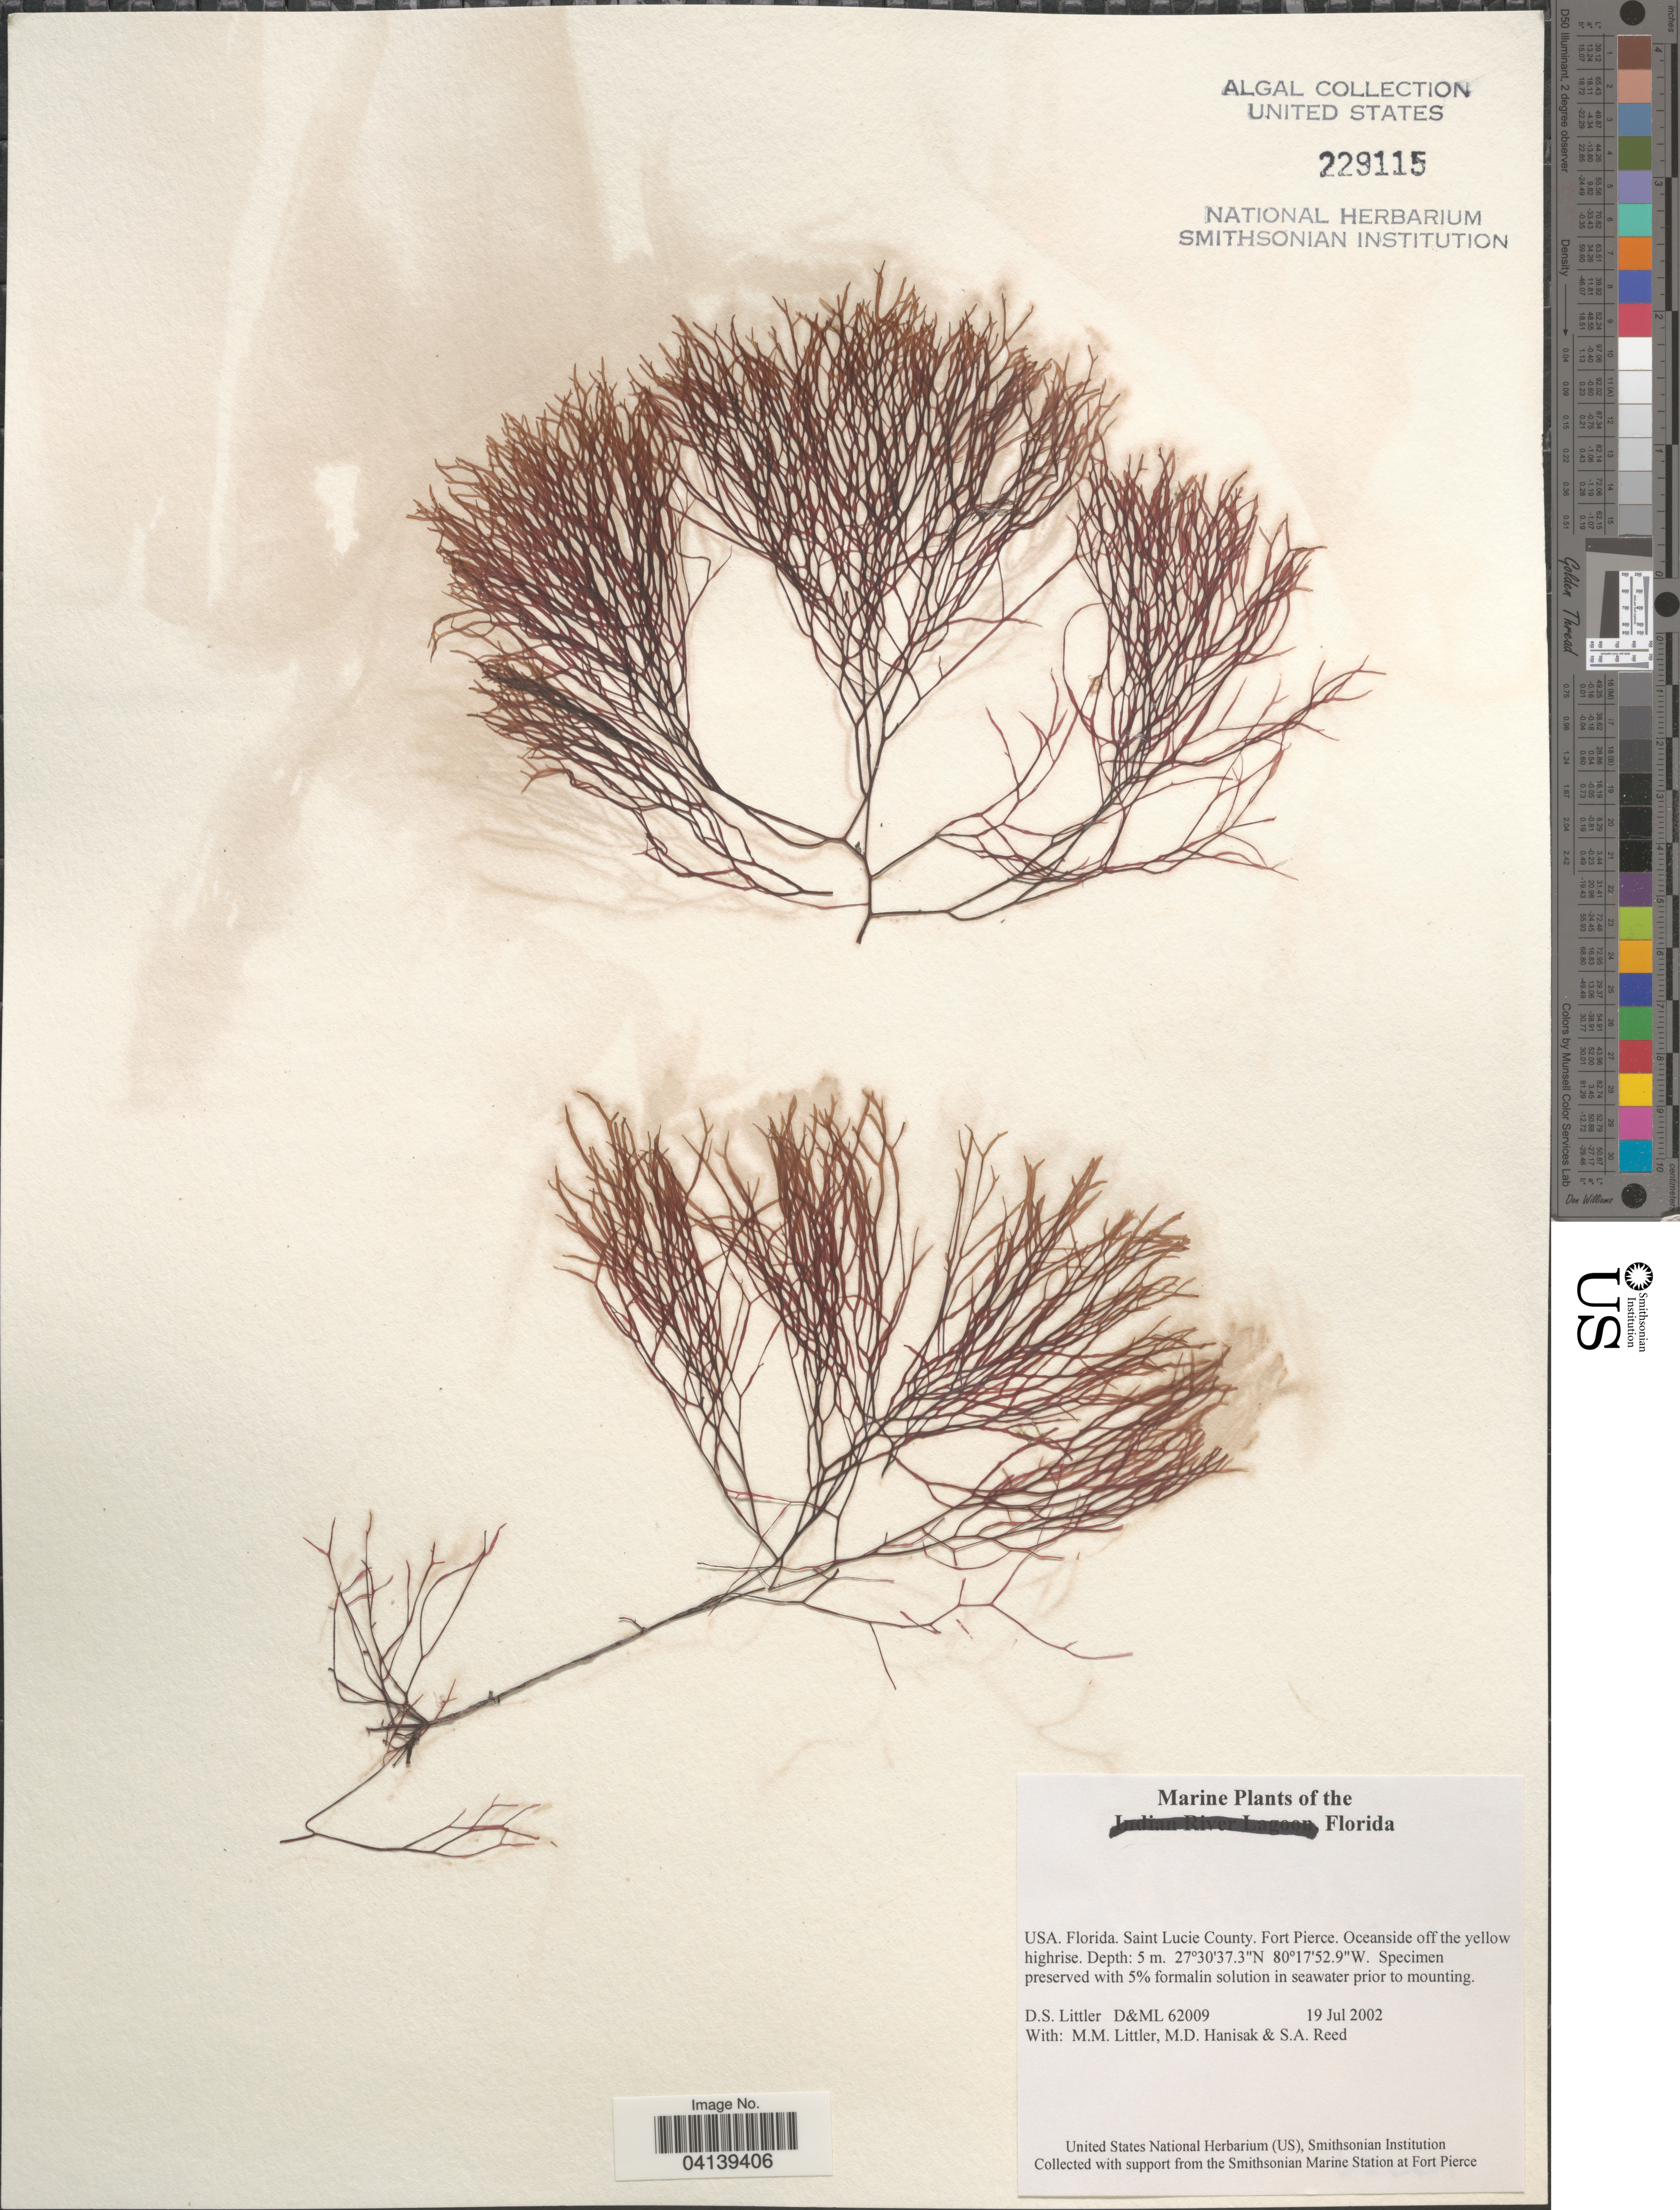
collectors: D. S. Littler, M. Hanisak & S. Reed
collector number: D&ML62009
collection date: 2002-07-19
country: United States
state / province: Florida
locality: Saint Lucie County. Fort Pierce. Oceanside off the yellow highrise.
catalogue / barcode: US 229115